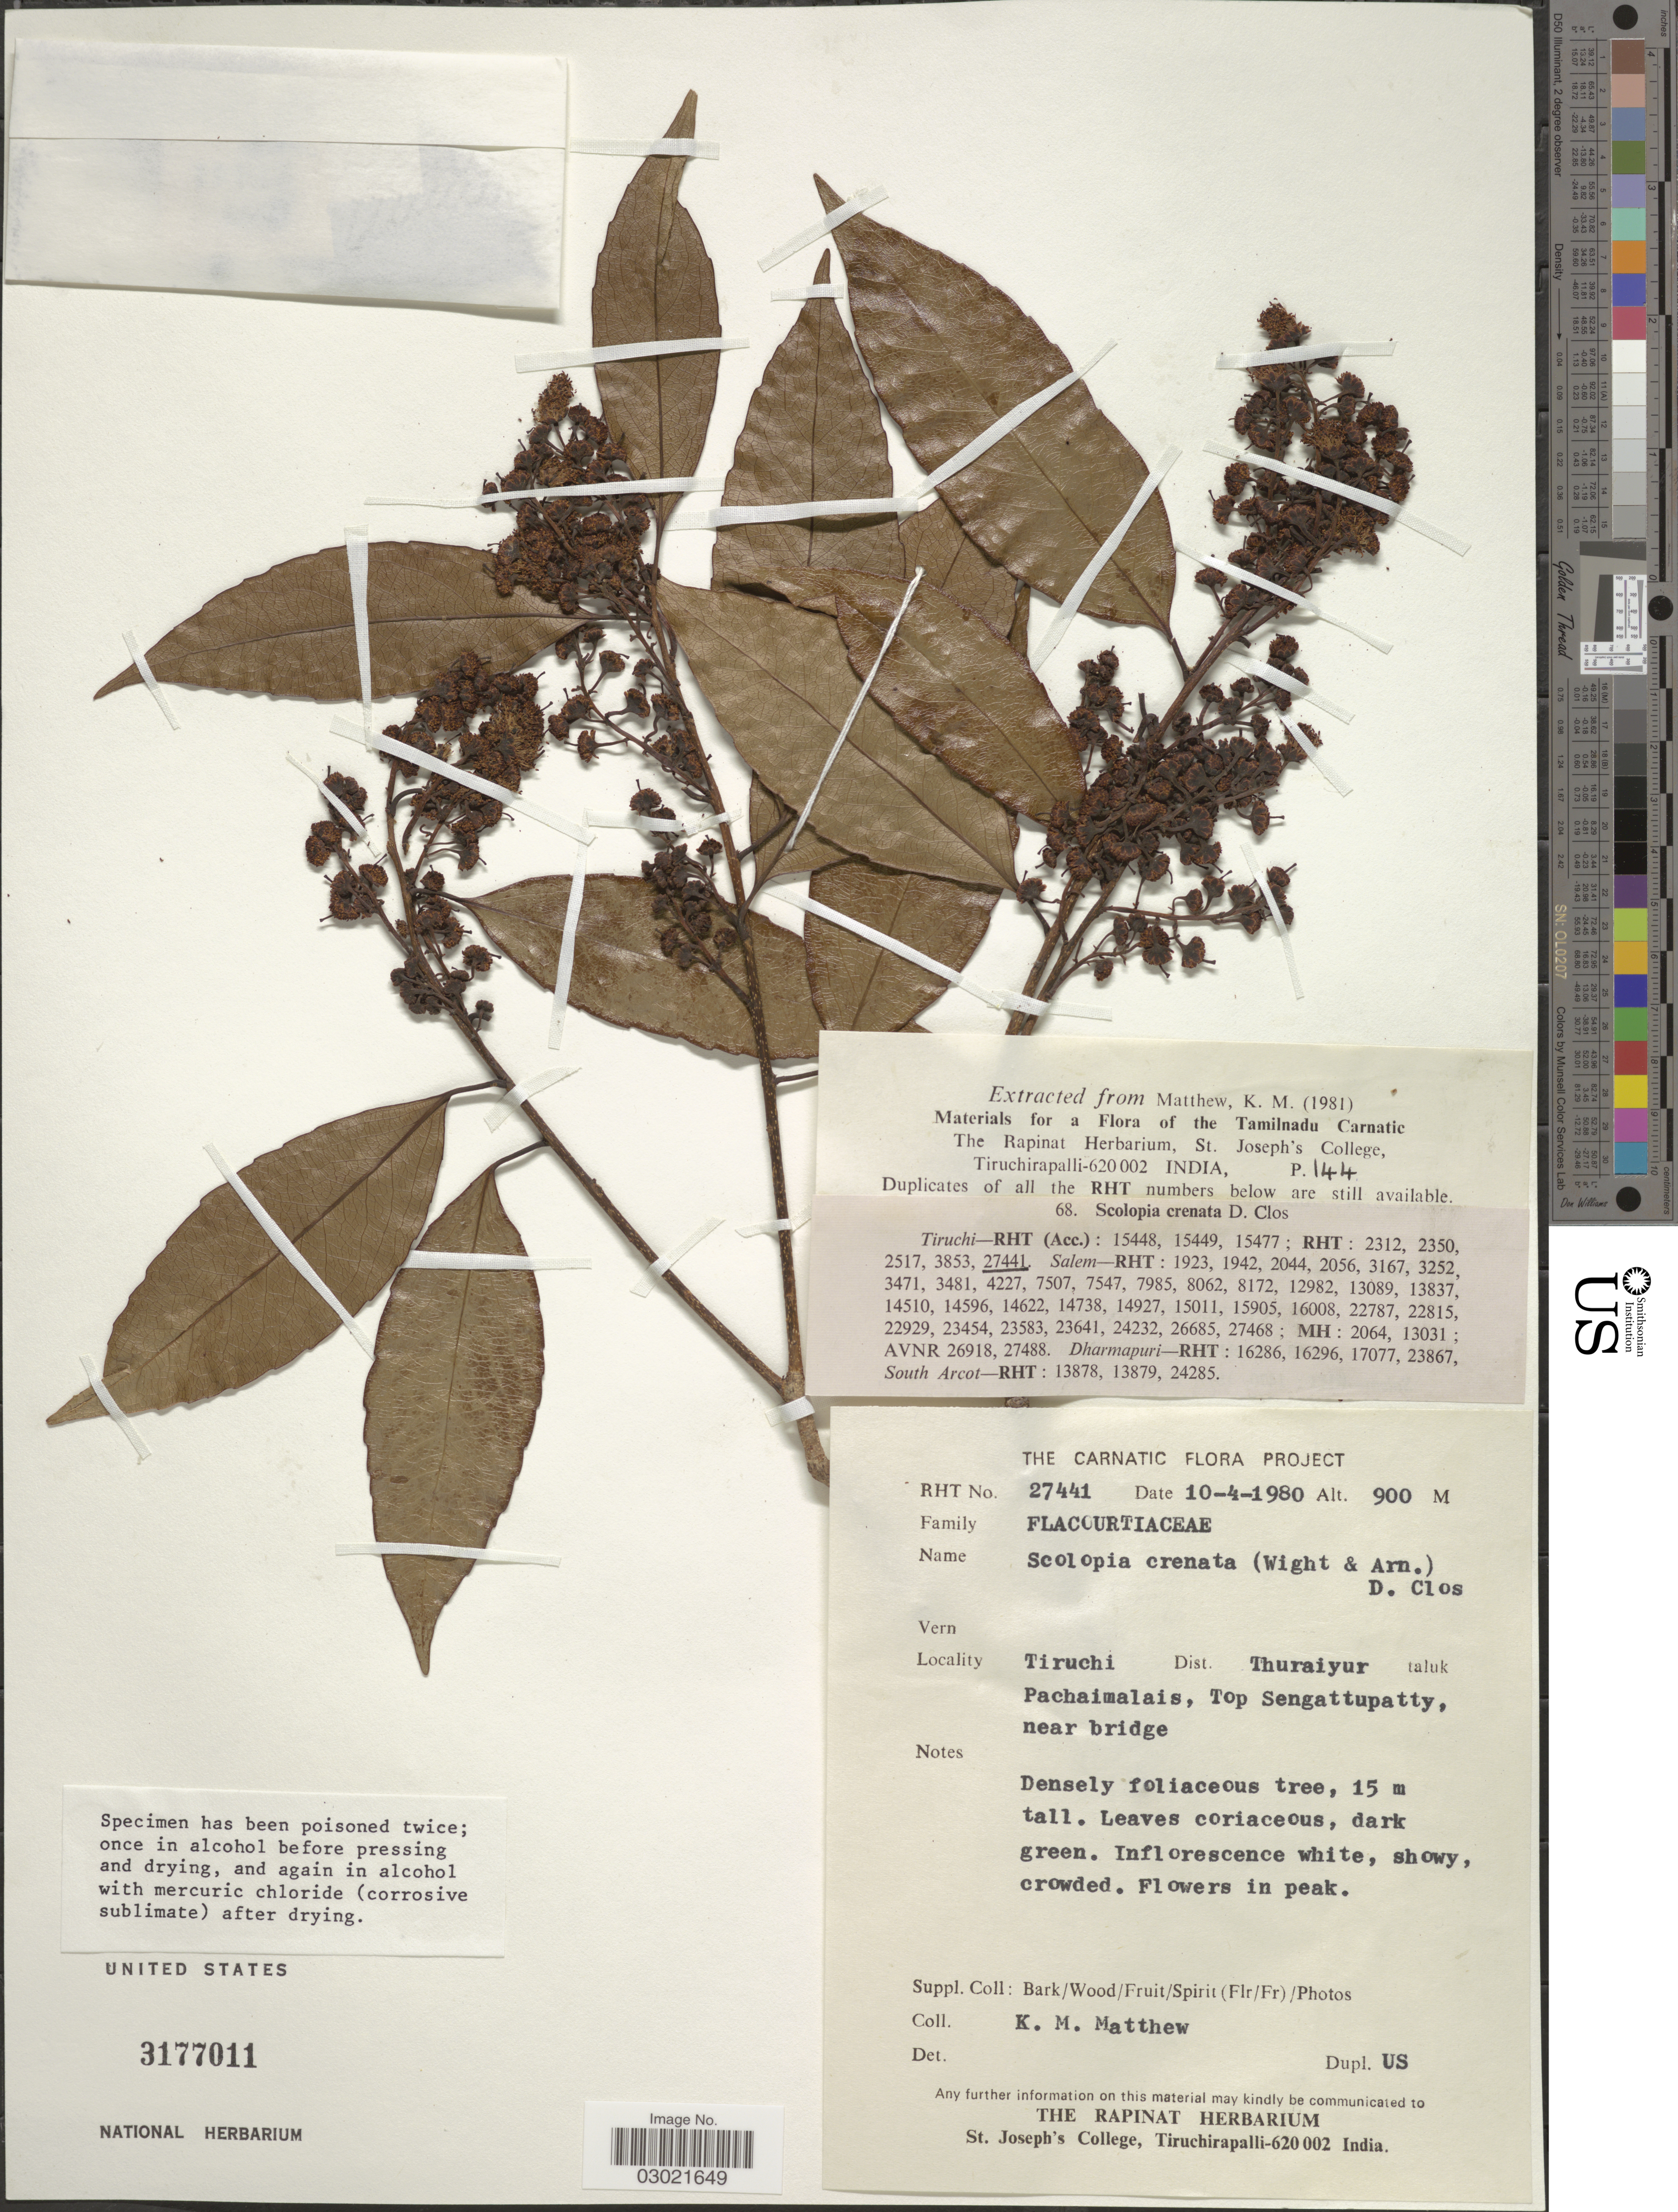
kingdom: Plantae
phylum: Tracheophyta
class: Magnoliopsida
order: Malpighiales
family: Salicaceae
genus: Scolopia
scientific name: Scolopia crenata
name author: Clos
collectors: K. M. Matthew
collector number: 27441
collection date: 1980-04-10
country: India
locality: Carnatic. Tiruchi Dist. Thuraiyur taluk Pachaimalais, Top Sengattupatty, near bridge.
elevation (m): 900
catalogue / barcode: US 3177011